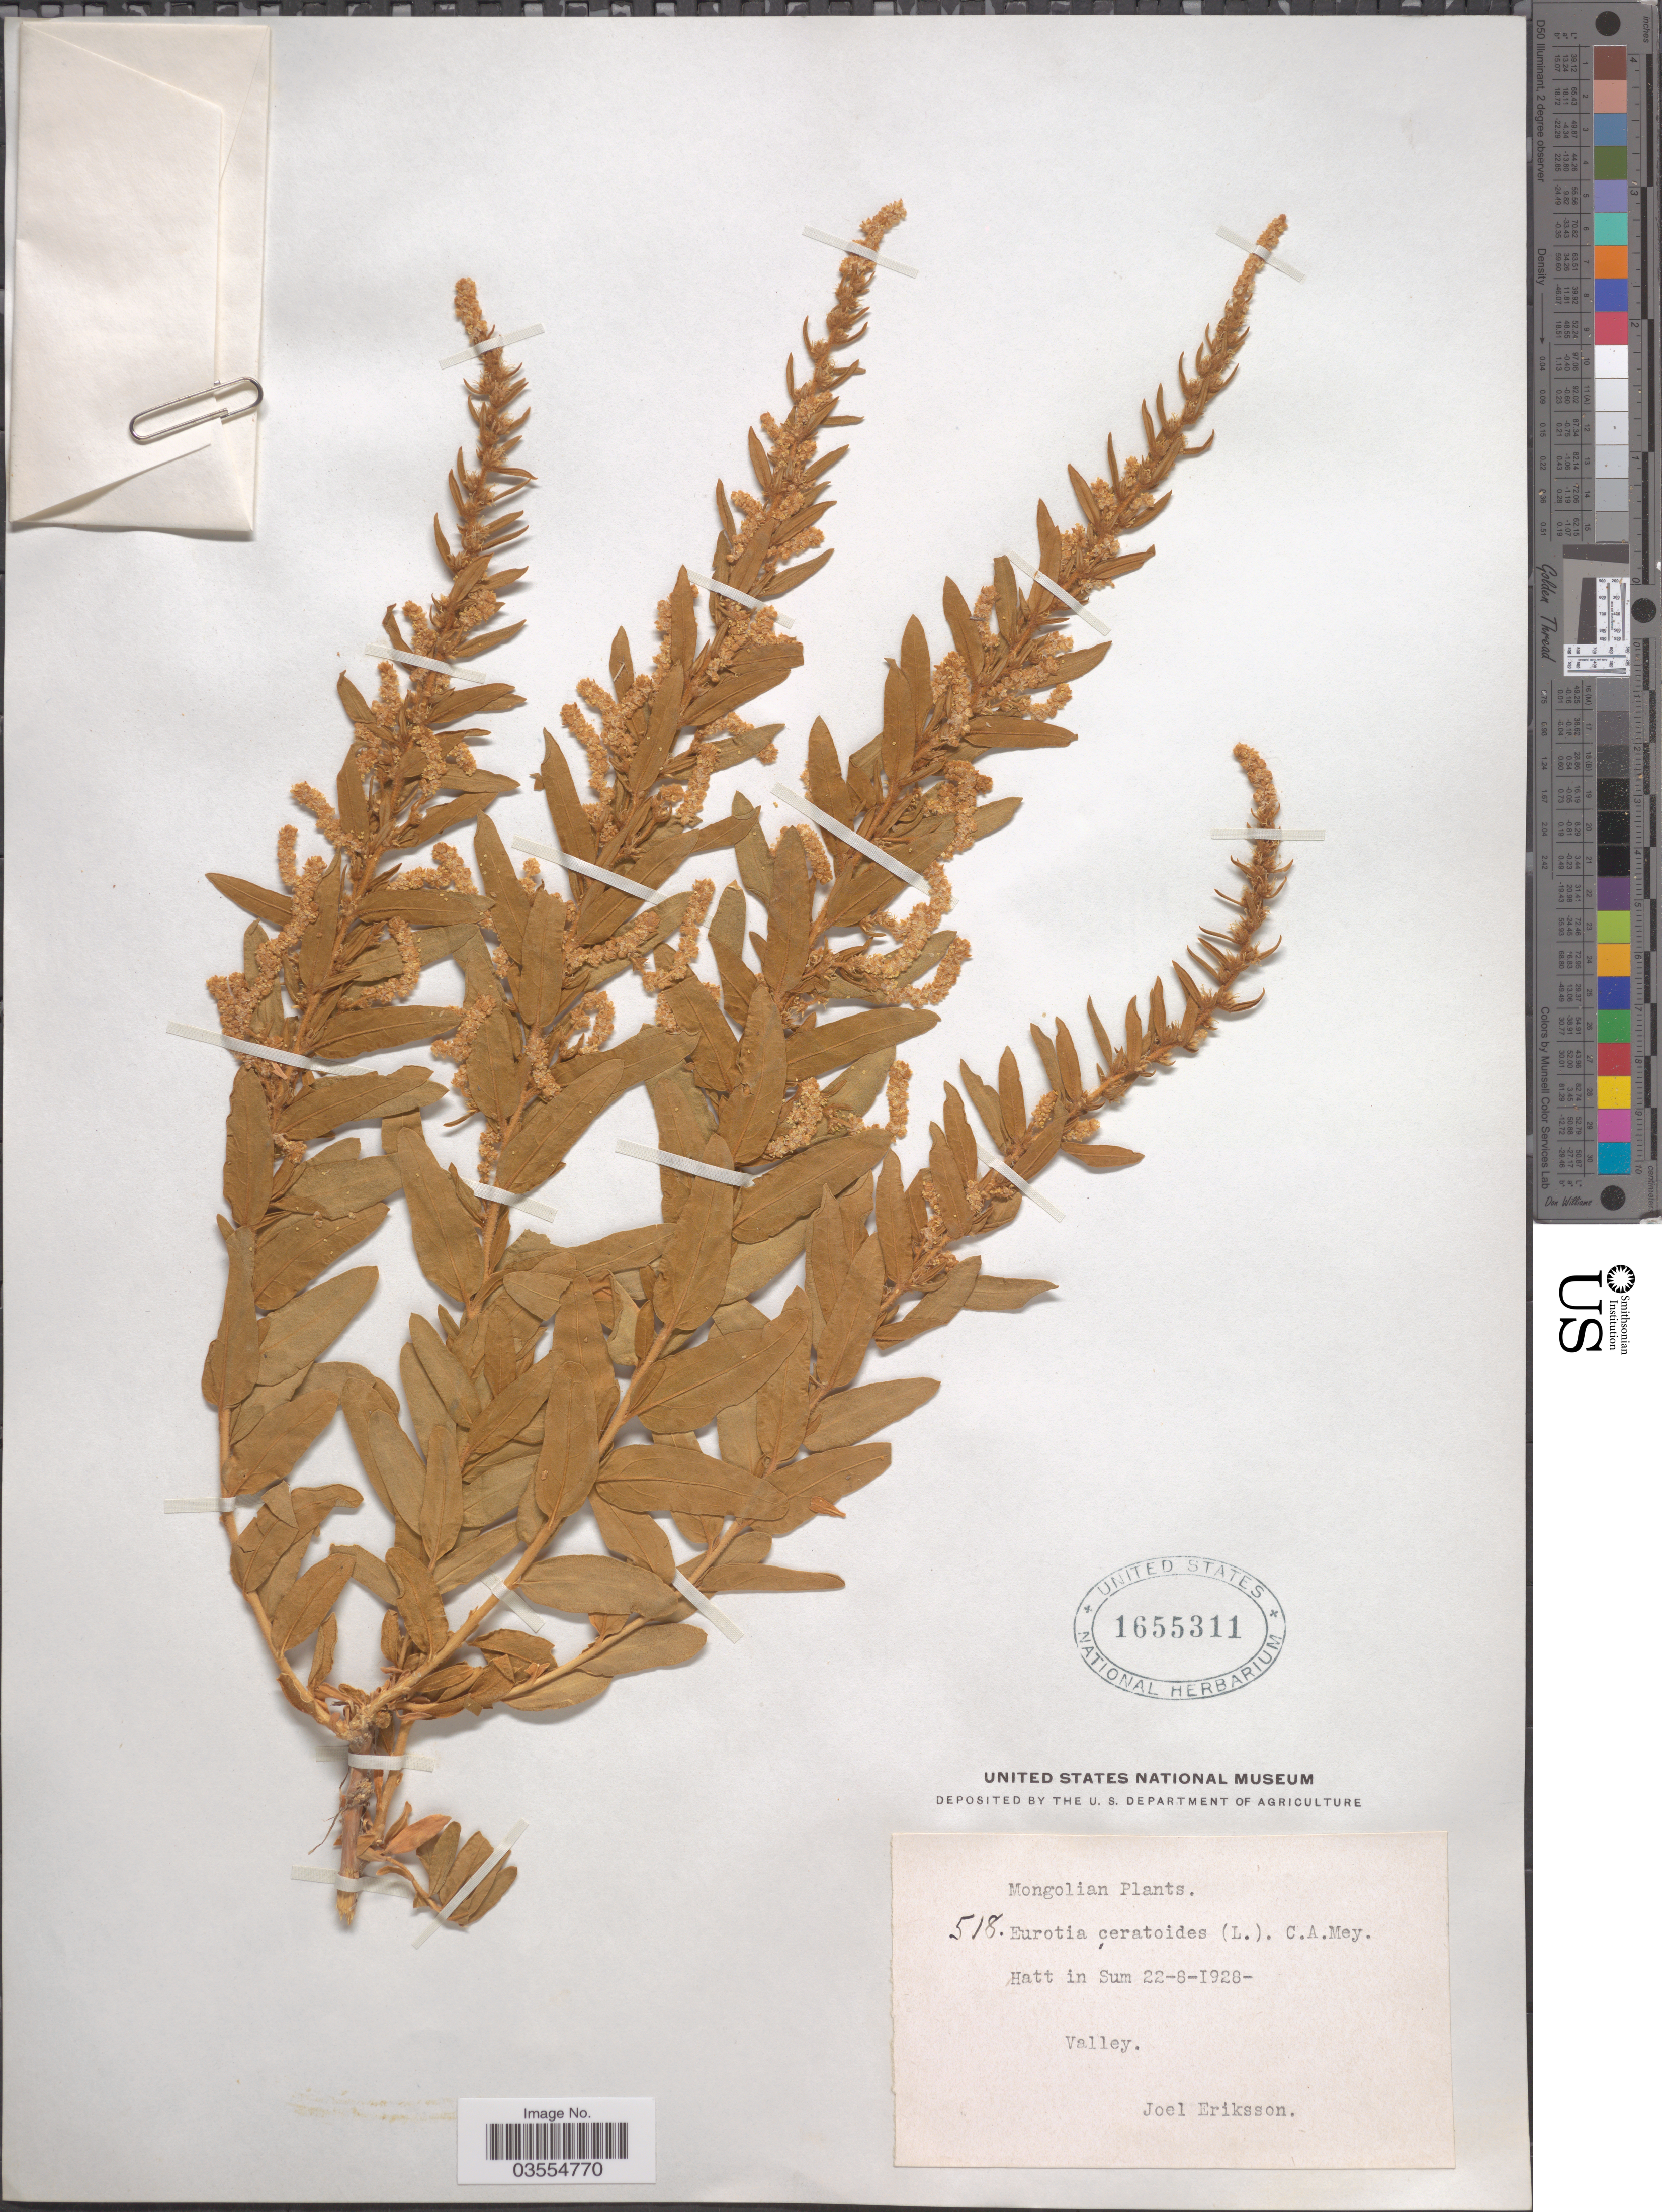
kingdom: Plantae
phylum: Tracheophyta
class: Magnoliopsida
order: Caryophyllales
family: Amaranthaceae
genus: Krascheninnikovia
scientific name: Krascheninnikovia ceratoides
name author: (L.) Gueldenst.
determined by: U.S. National Herbarium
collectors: J. Eriksson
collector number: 518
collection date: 1928-08-22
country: Mongolia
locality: Hatt in Sum. Valley.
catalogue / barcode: US 1655311